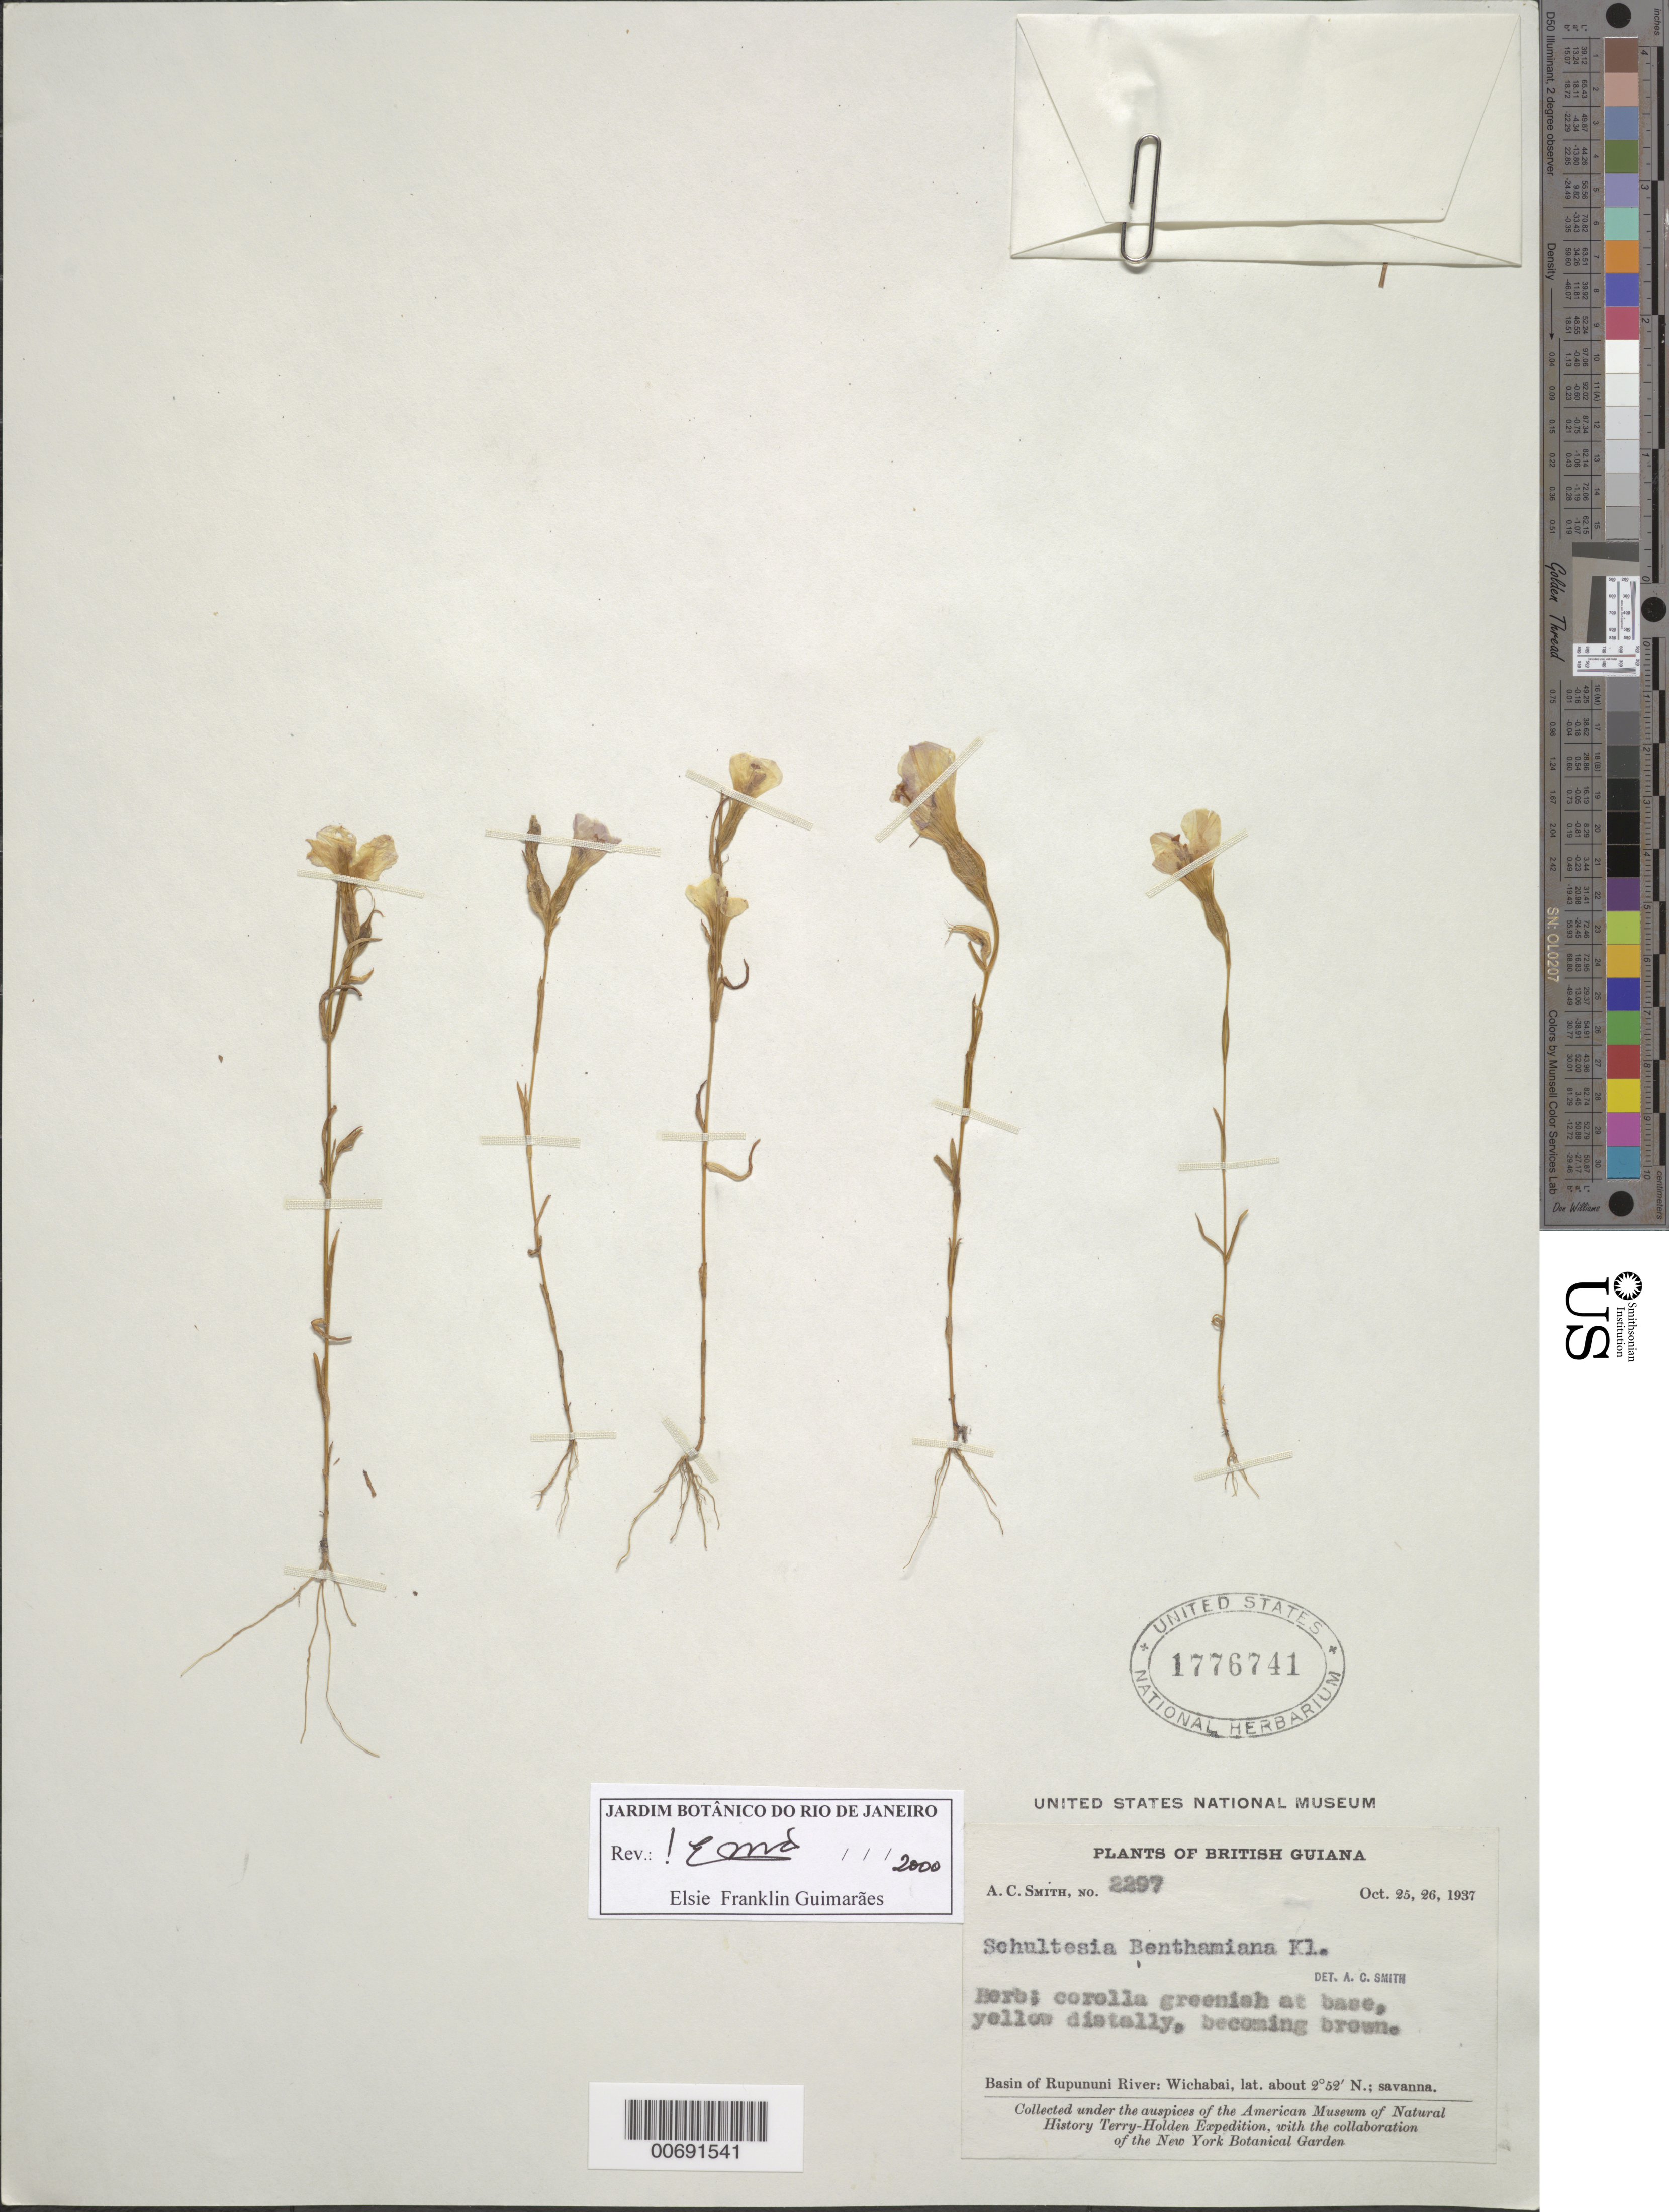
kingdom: Plantae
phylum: Tracheophyta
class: Magnoliopsida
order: Gentianales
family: Gentianaceae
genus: Schultesia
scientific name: Schultesia benthamiana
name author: Klotzsch ex Griseb.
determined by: Guimarães, E. F.; Machado, D.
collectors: A. C. Smith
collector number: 2297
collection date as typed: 25-Oct-37 to 26-Oct-37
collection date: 1937-10-25/1937-10-26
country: Guyana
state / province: U. Takutu-U. Essequibo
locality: Wichabai, Rupununi River basin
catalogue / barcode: US 1776741